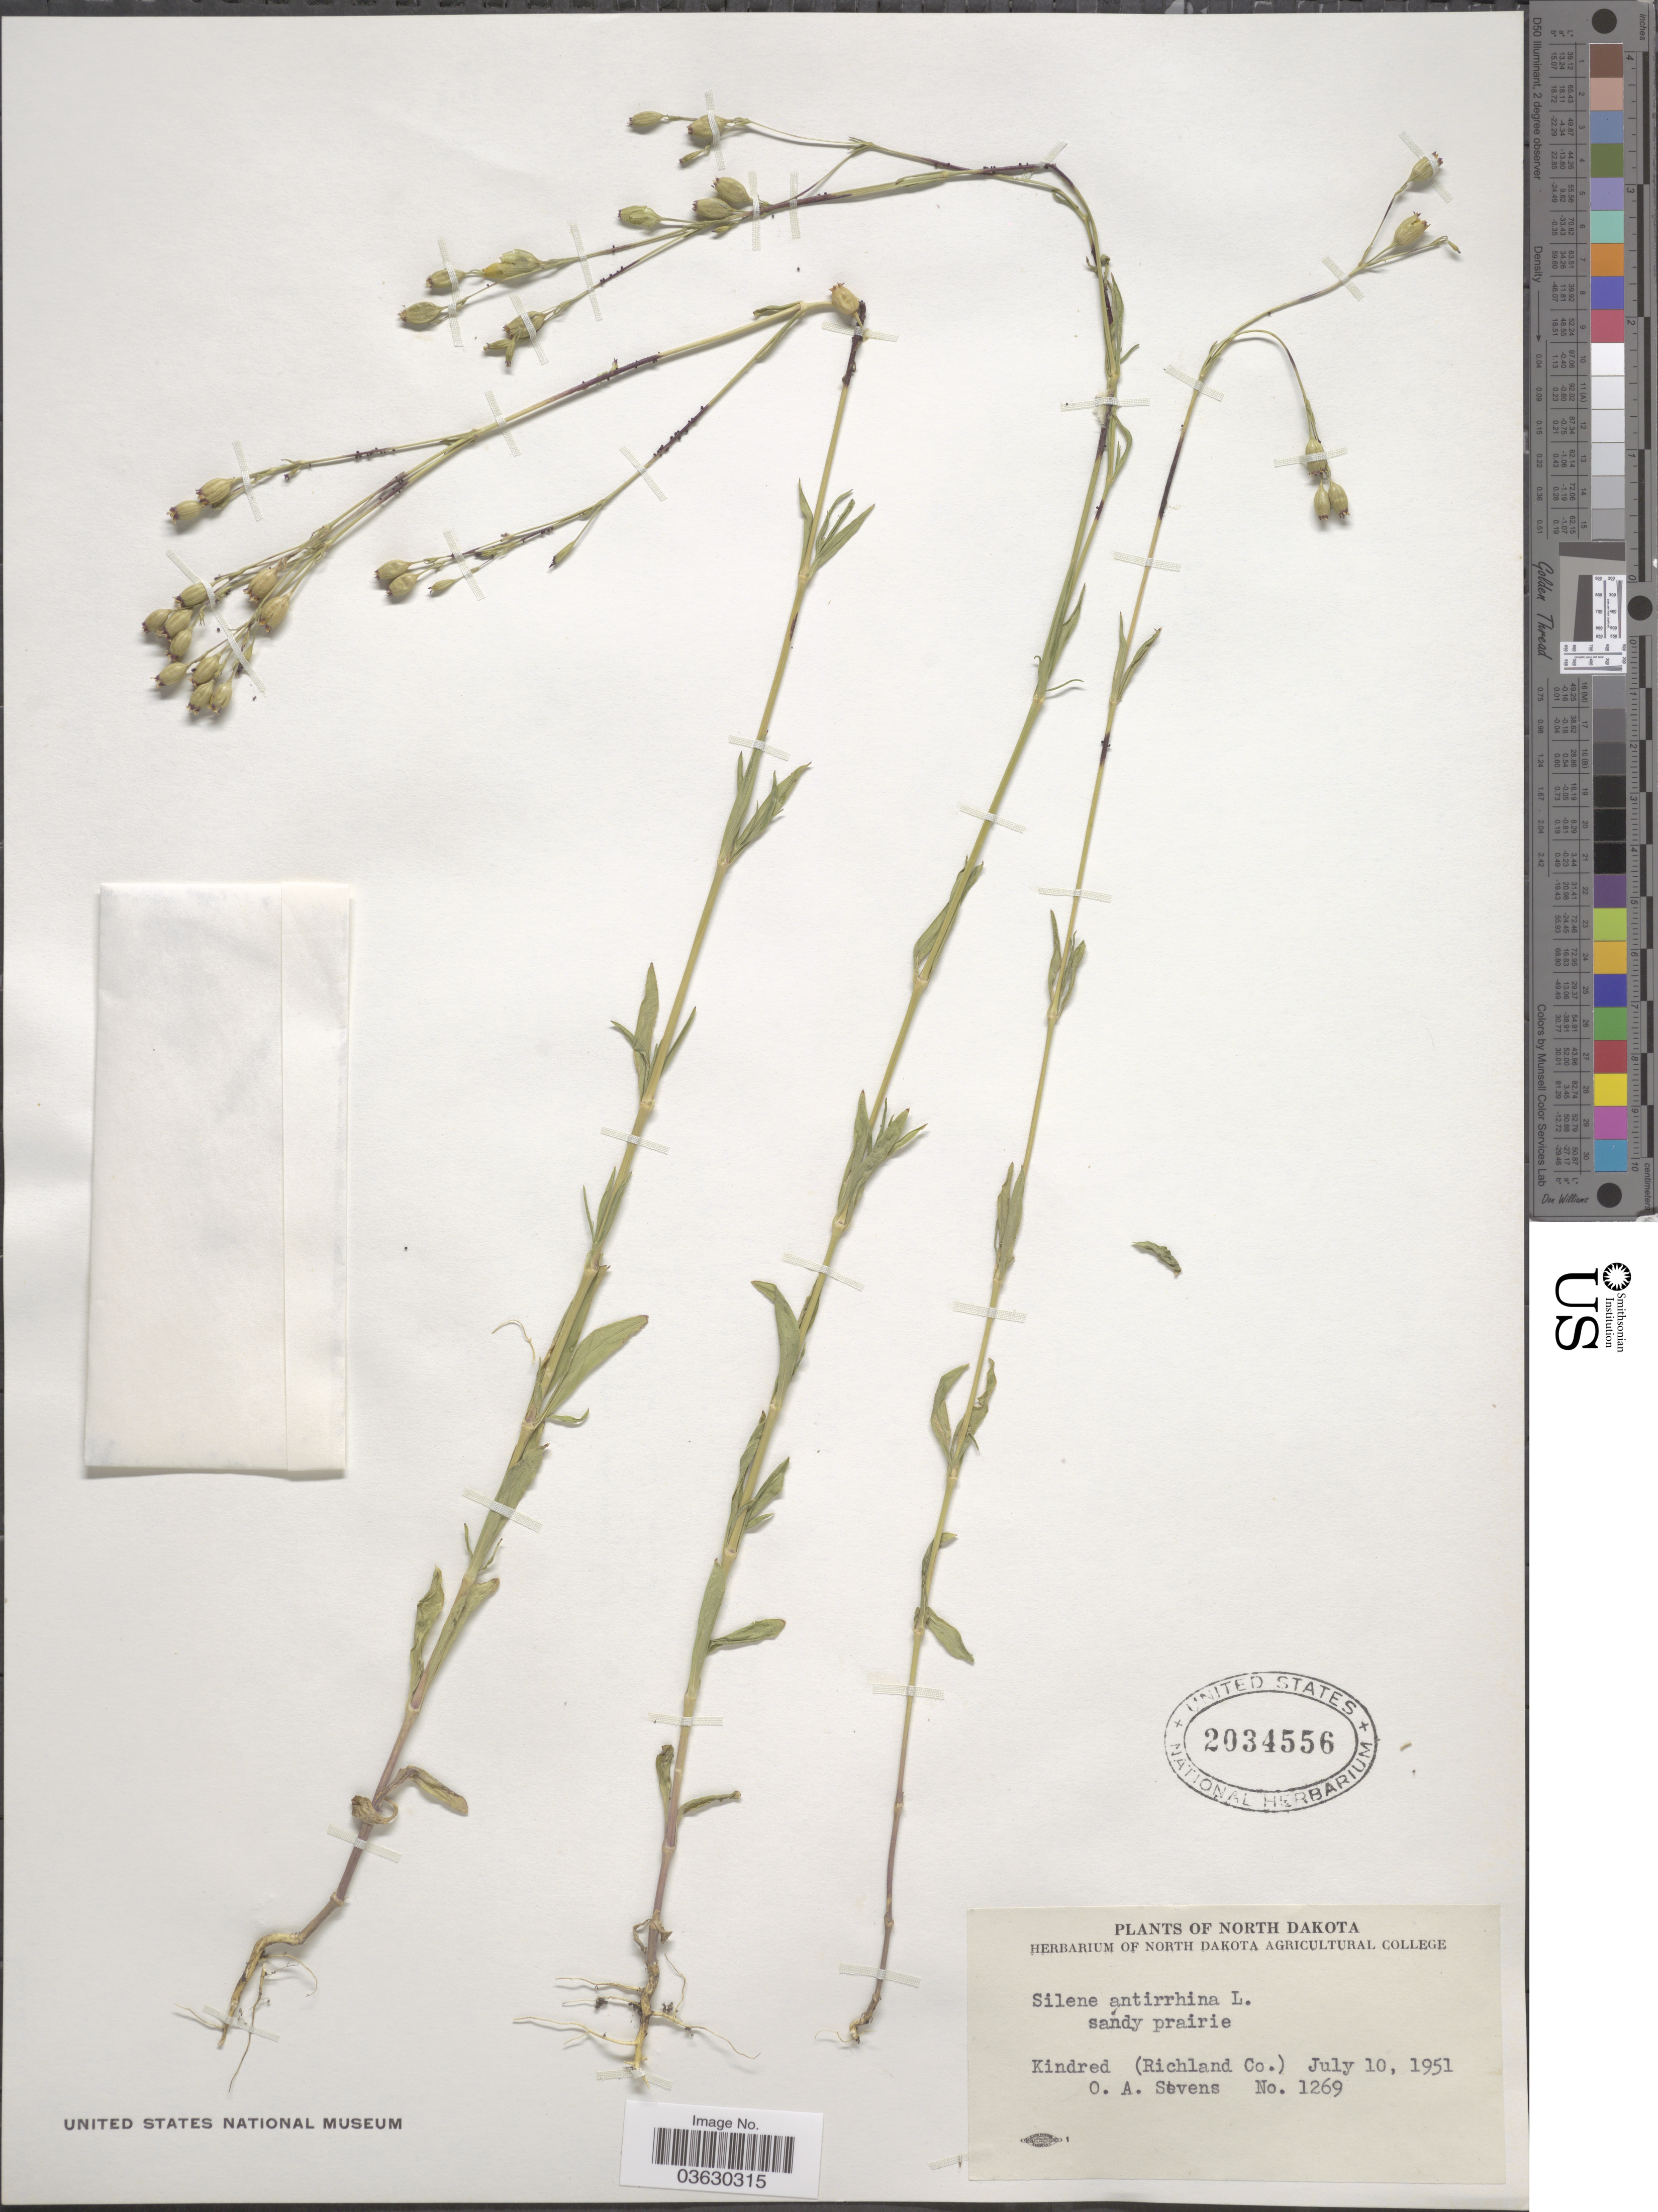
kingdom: Plantae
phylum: Tracheophyta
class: Magnoliopsida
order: Caryophyllales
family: Caryophyllaceae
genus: Silene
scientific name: Silene antirrhina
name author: L.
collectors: O. A. Stevens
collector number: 1269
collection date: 1951-07-10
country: United States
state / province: North Dakota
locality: Kindred (Richland Co.).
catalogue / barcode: US 2034556